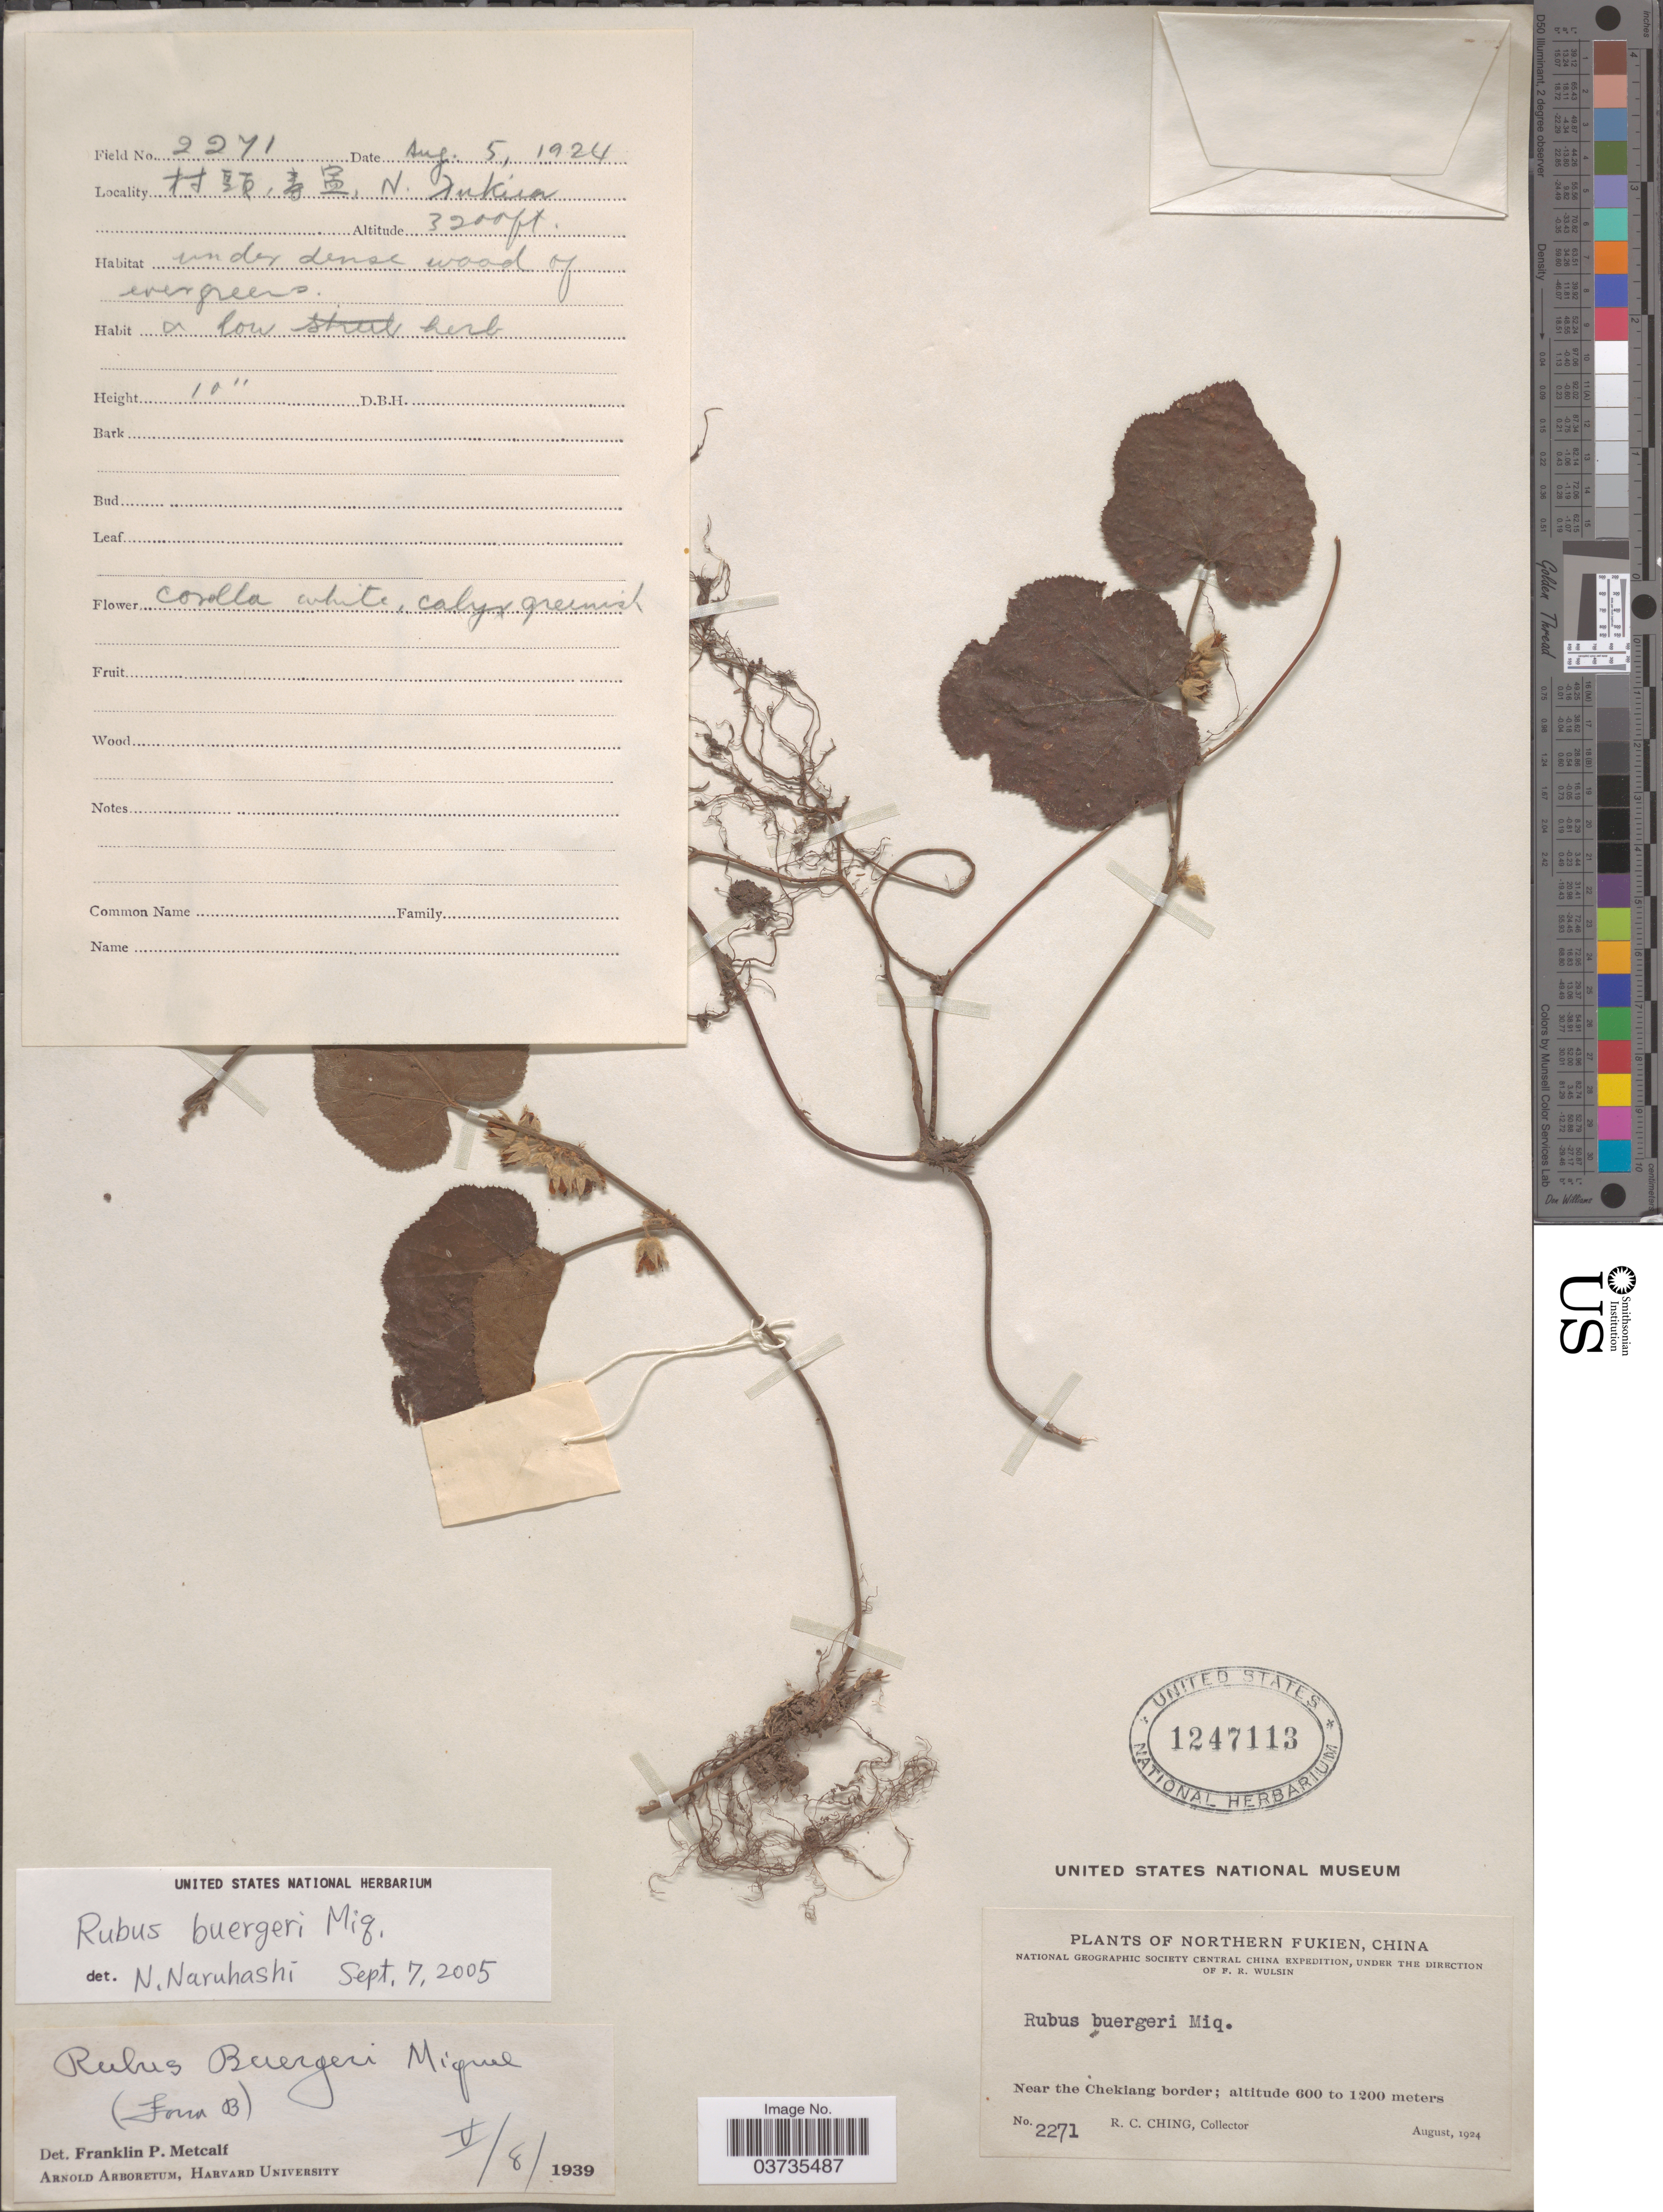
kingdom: Plantae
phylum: Tracheophyta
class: Magnoliopsida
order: Rosales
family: Rosaceae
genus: Rubus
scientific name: Rubus buergeri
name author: Miq.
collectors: R. C. Ching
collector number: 2271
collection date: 1924-08-05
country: China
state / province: Fujian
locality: Northern Fukien. Near the Chekiang border.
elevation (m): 975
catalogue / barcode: US 1247113